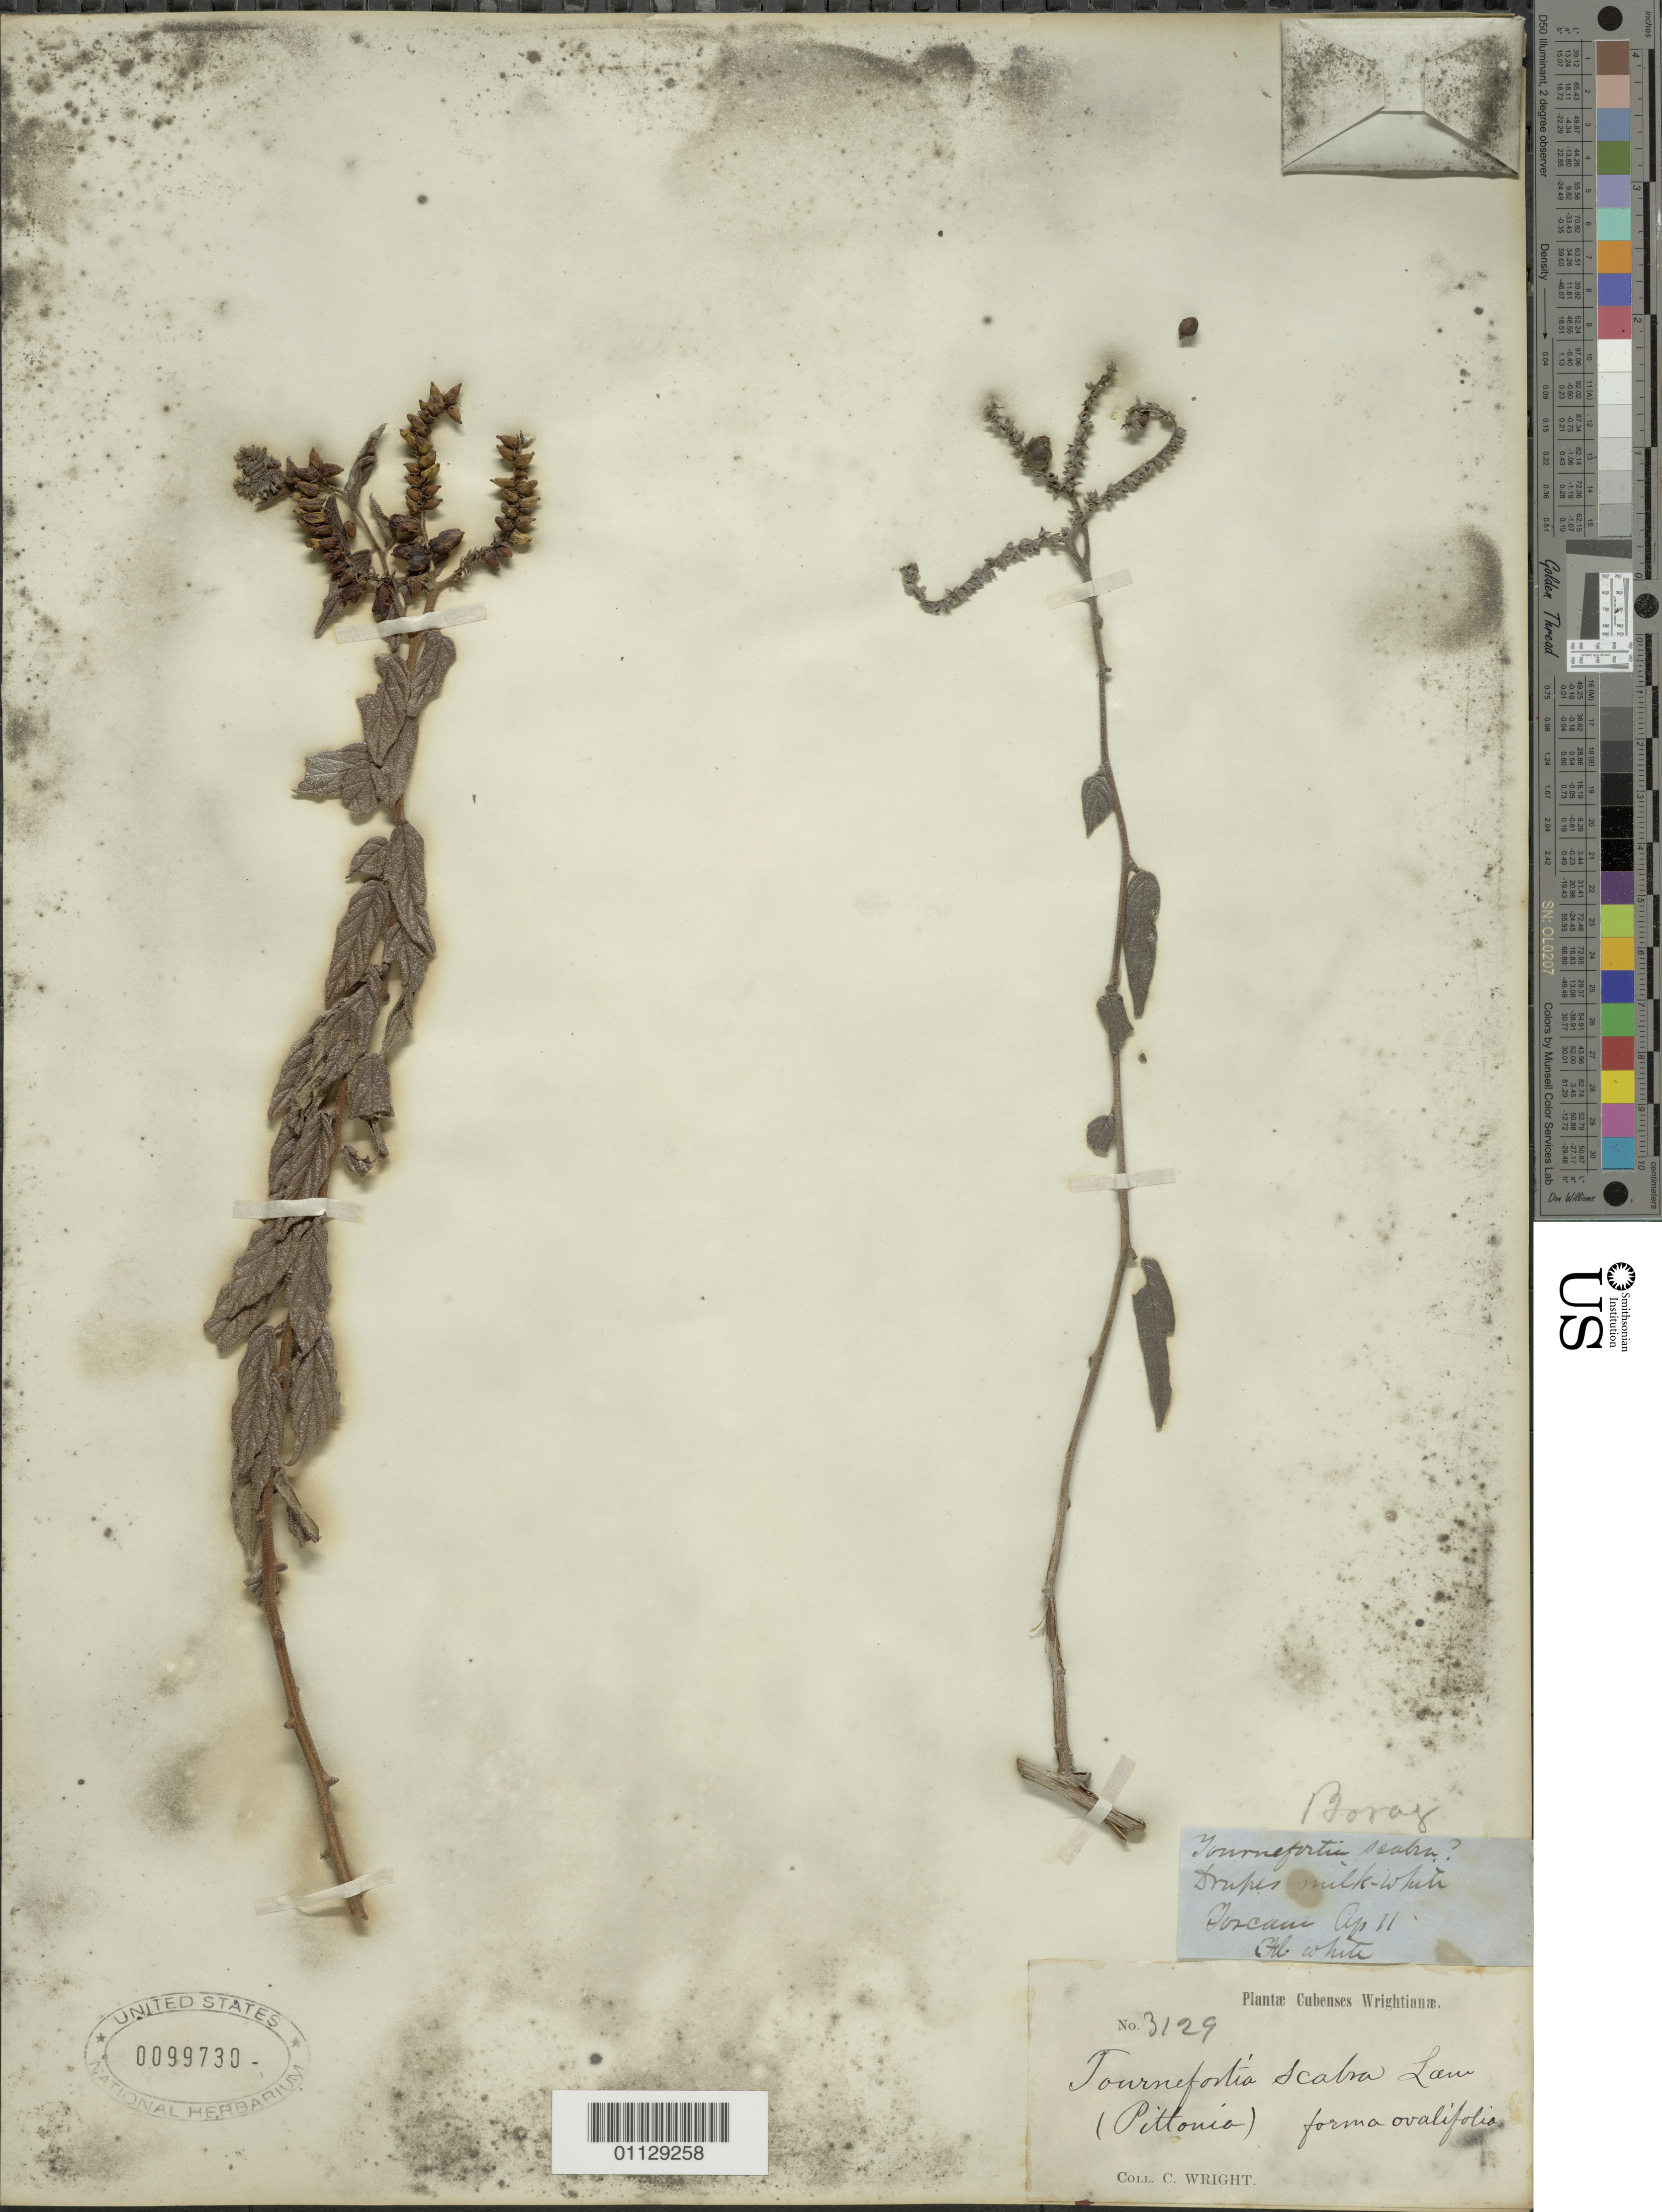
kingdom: Plantae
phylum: Tracheophyta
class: Magnoliopsida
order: Boraginales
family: Heliotropiaceae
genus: Tournefortia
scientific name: Tournefortia scabra var. scabra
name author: Lam.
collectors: C. Wright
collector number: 3129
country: Cuba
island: Cuba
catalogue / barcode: US 99730